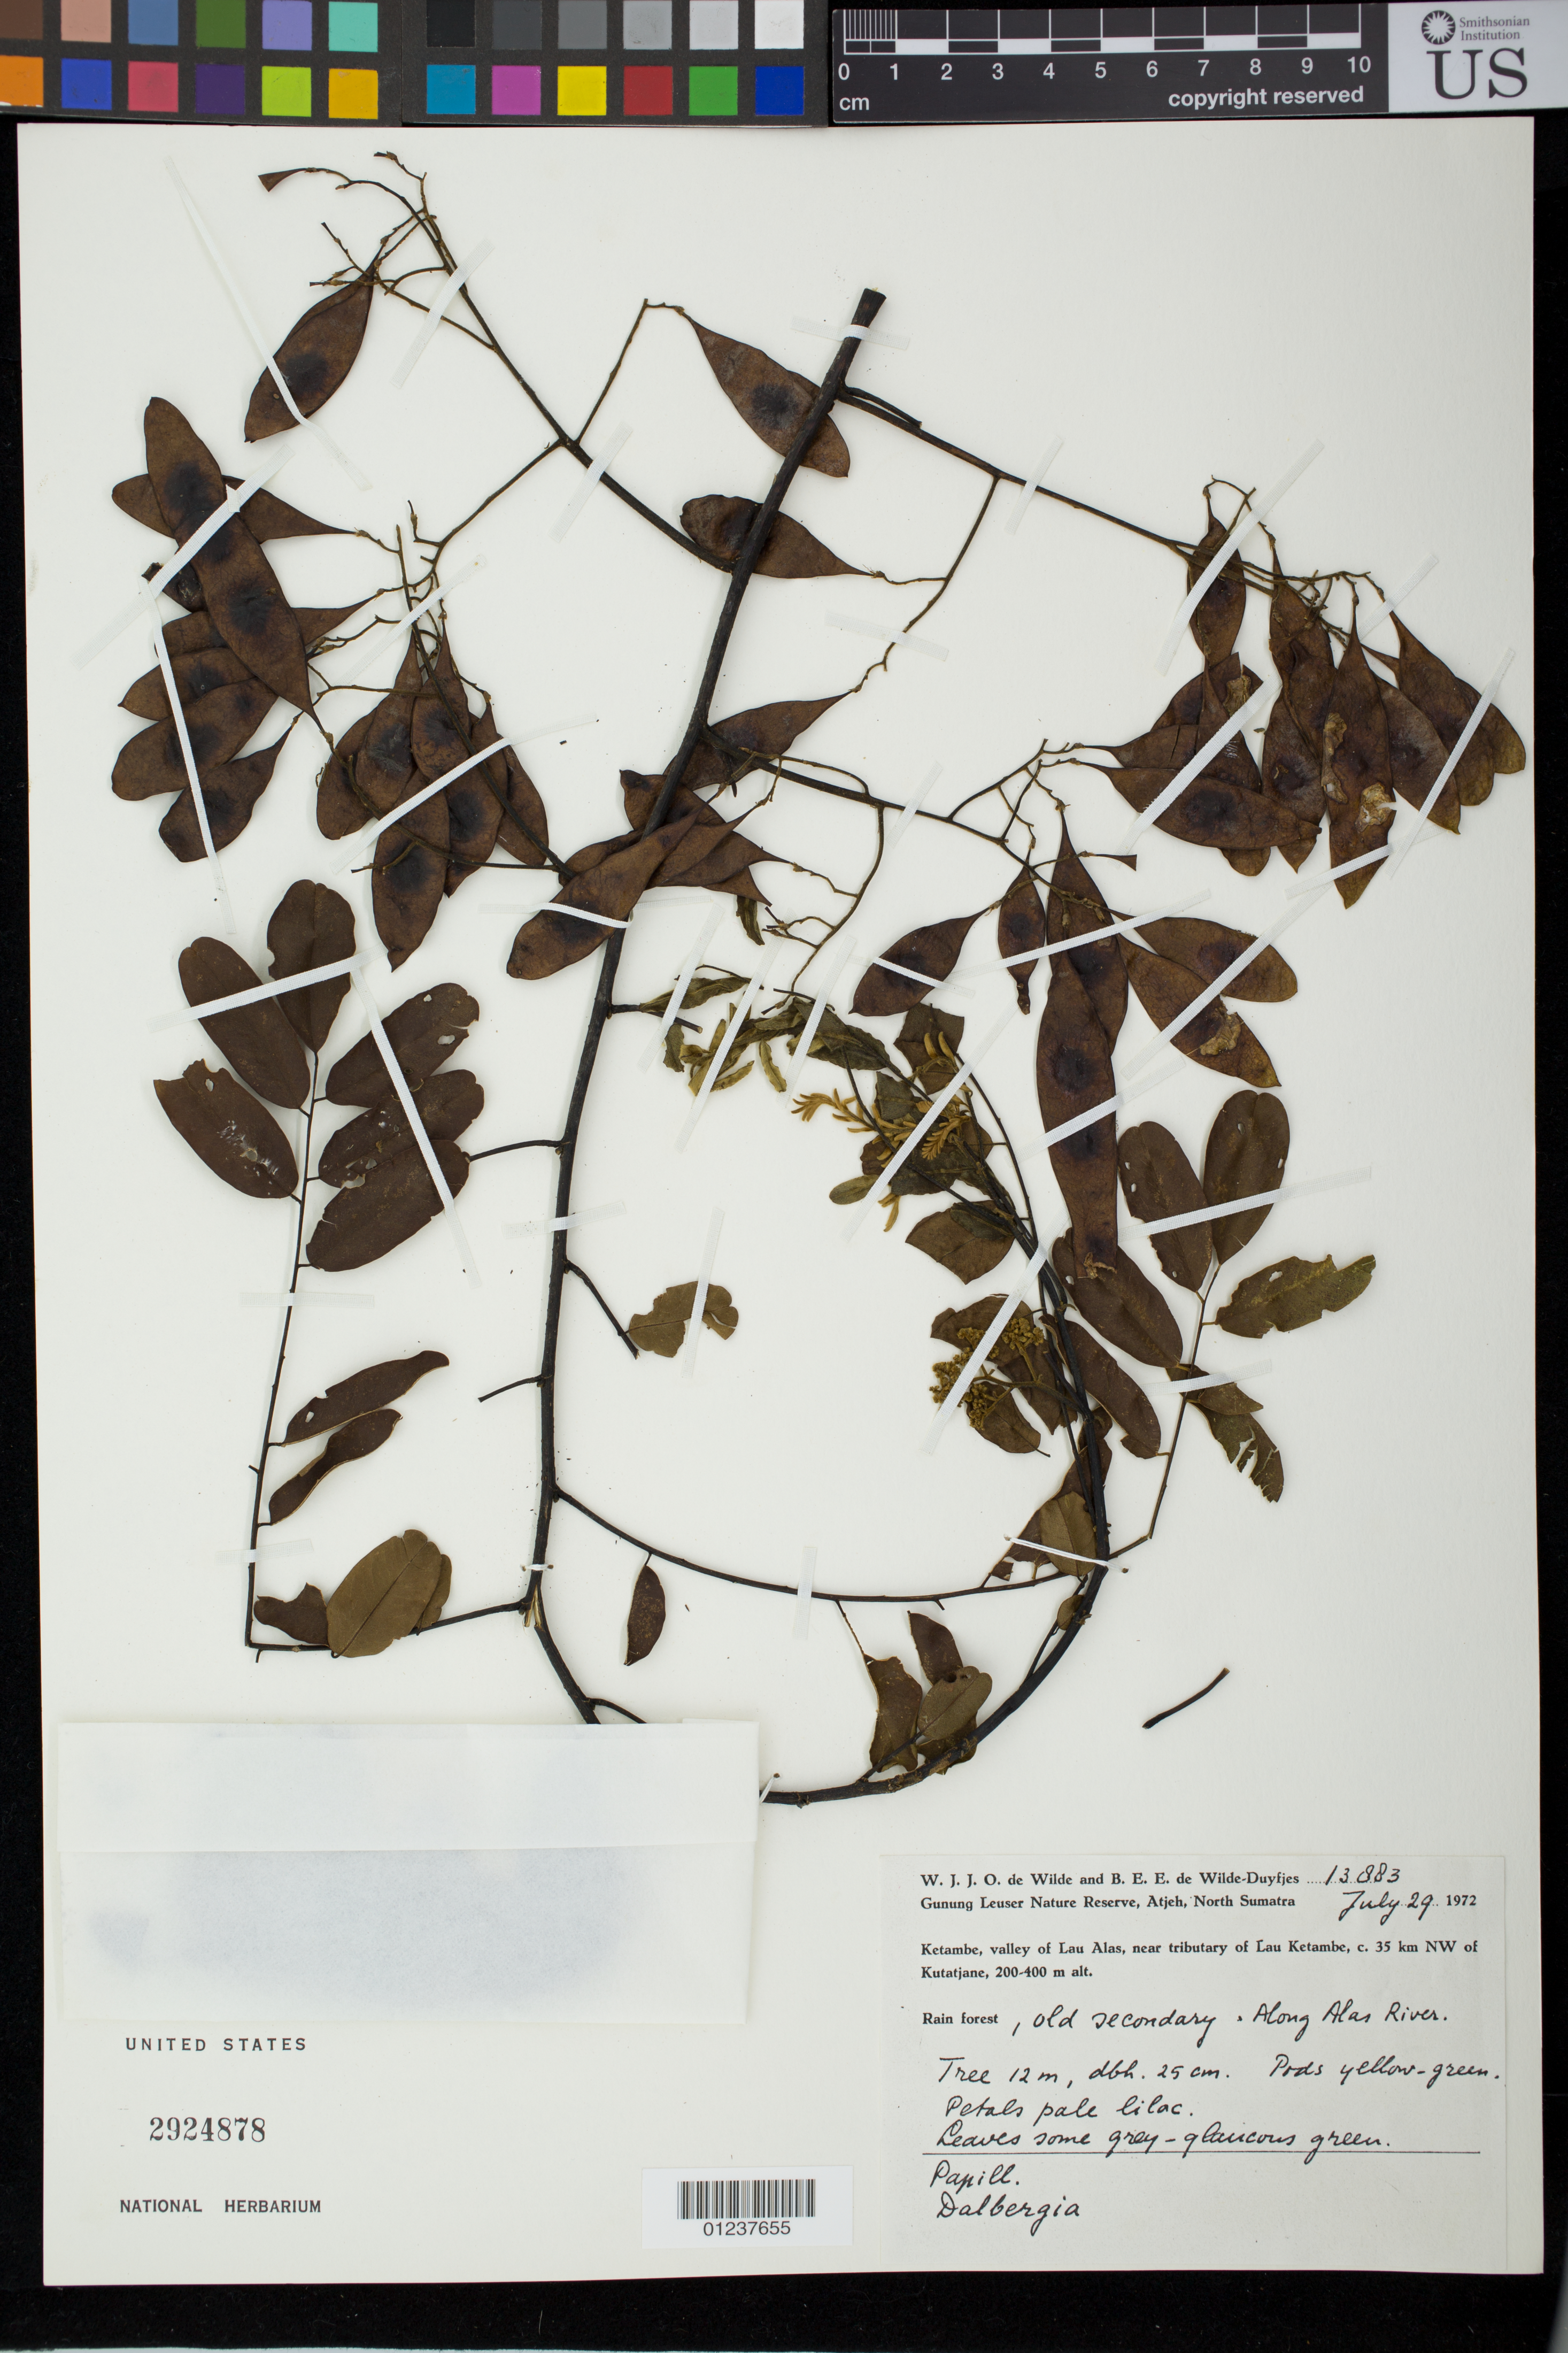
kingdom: Plantae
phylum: Tracheophyta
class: Magnoliopsida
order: Fabales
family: Fabaceae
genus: Dalbergia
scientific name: Dalbergia sp.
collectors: W. J. de Wilde & B. E. de Wilde-Duyfjes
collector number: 13883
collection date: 1972-07-29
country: Indonesia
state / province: Sumatra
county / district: Aceh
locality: Gunung Leuser Nature Reserve, Atjeh, North Sumatra.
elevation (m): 200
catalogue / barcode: US 2924878